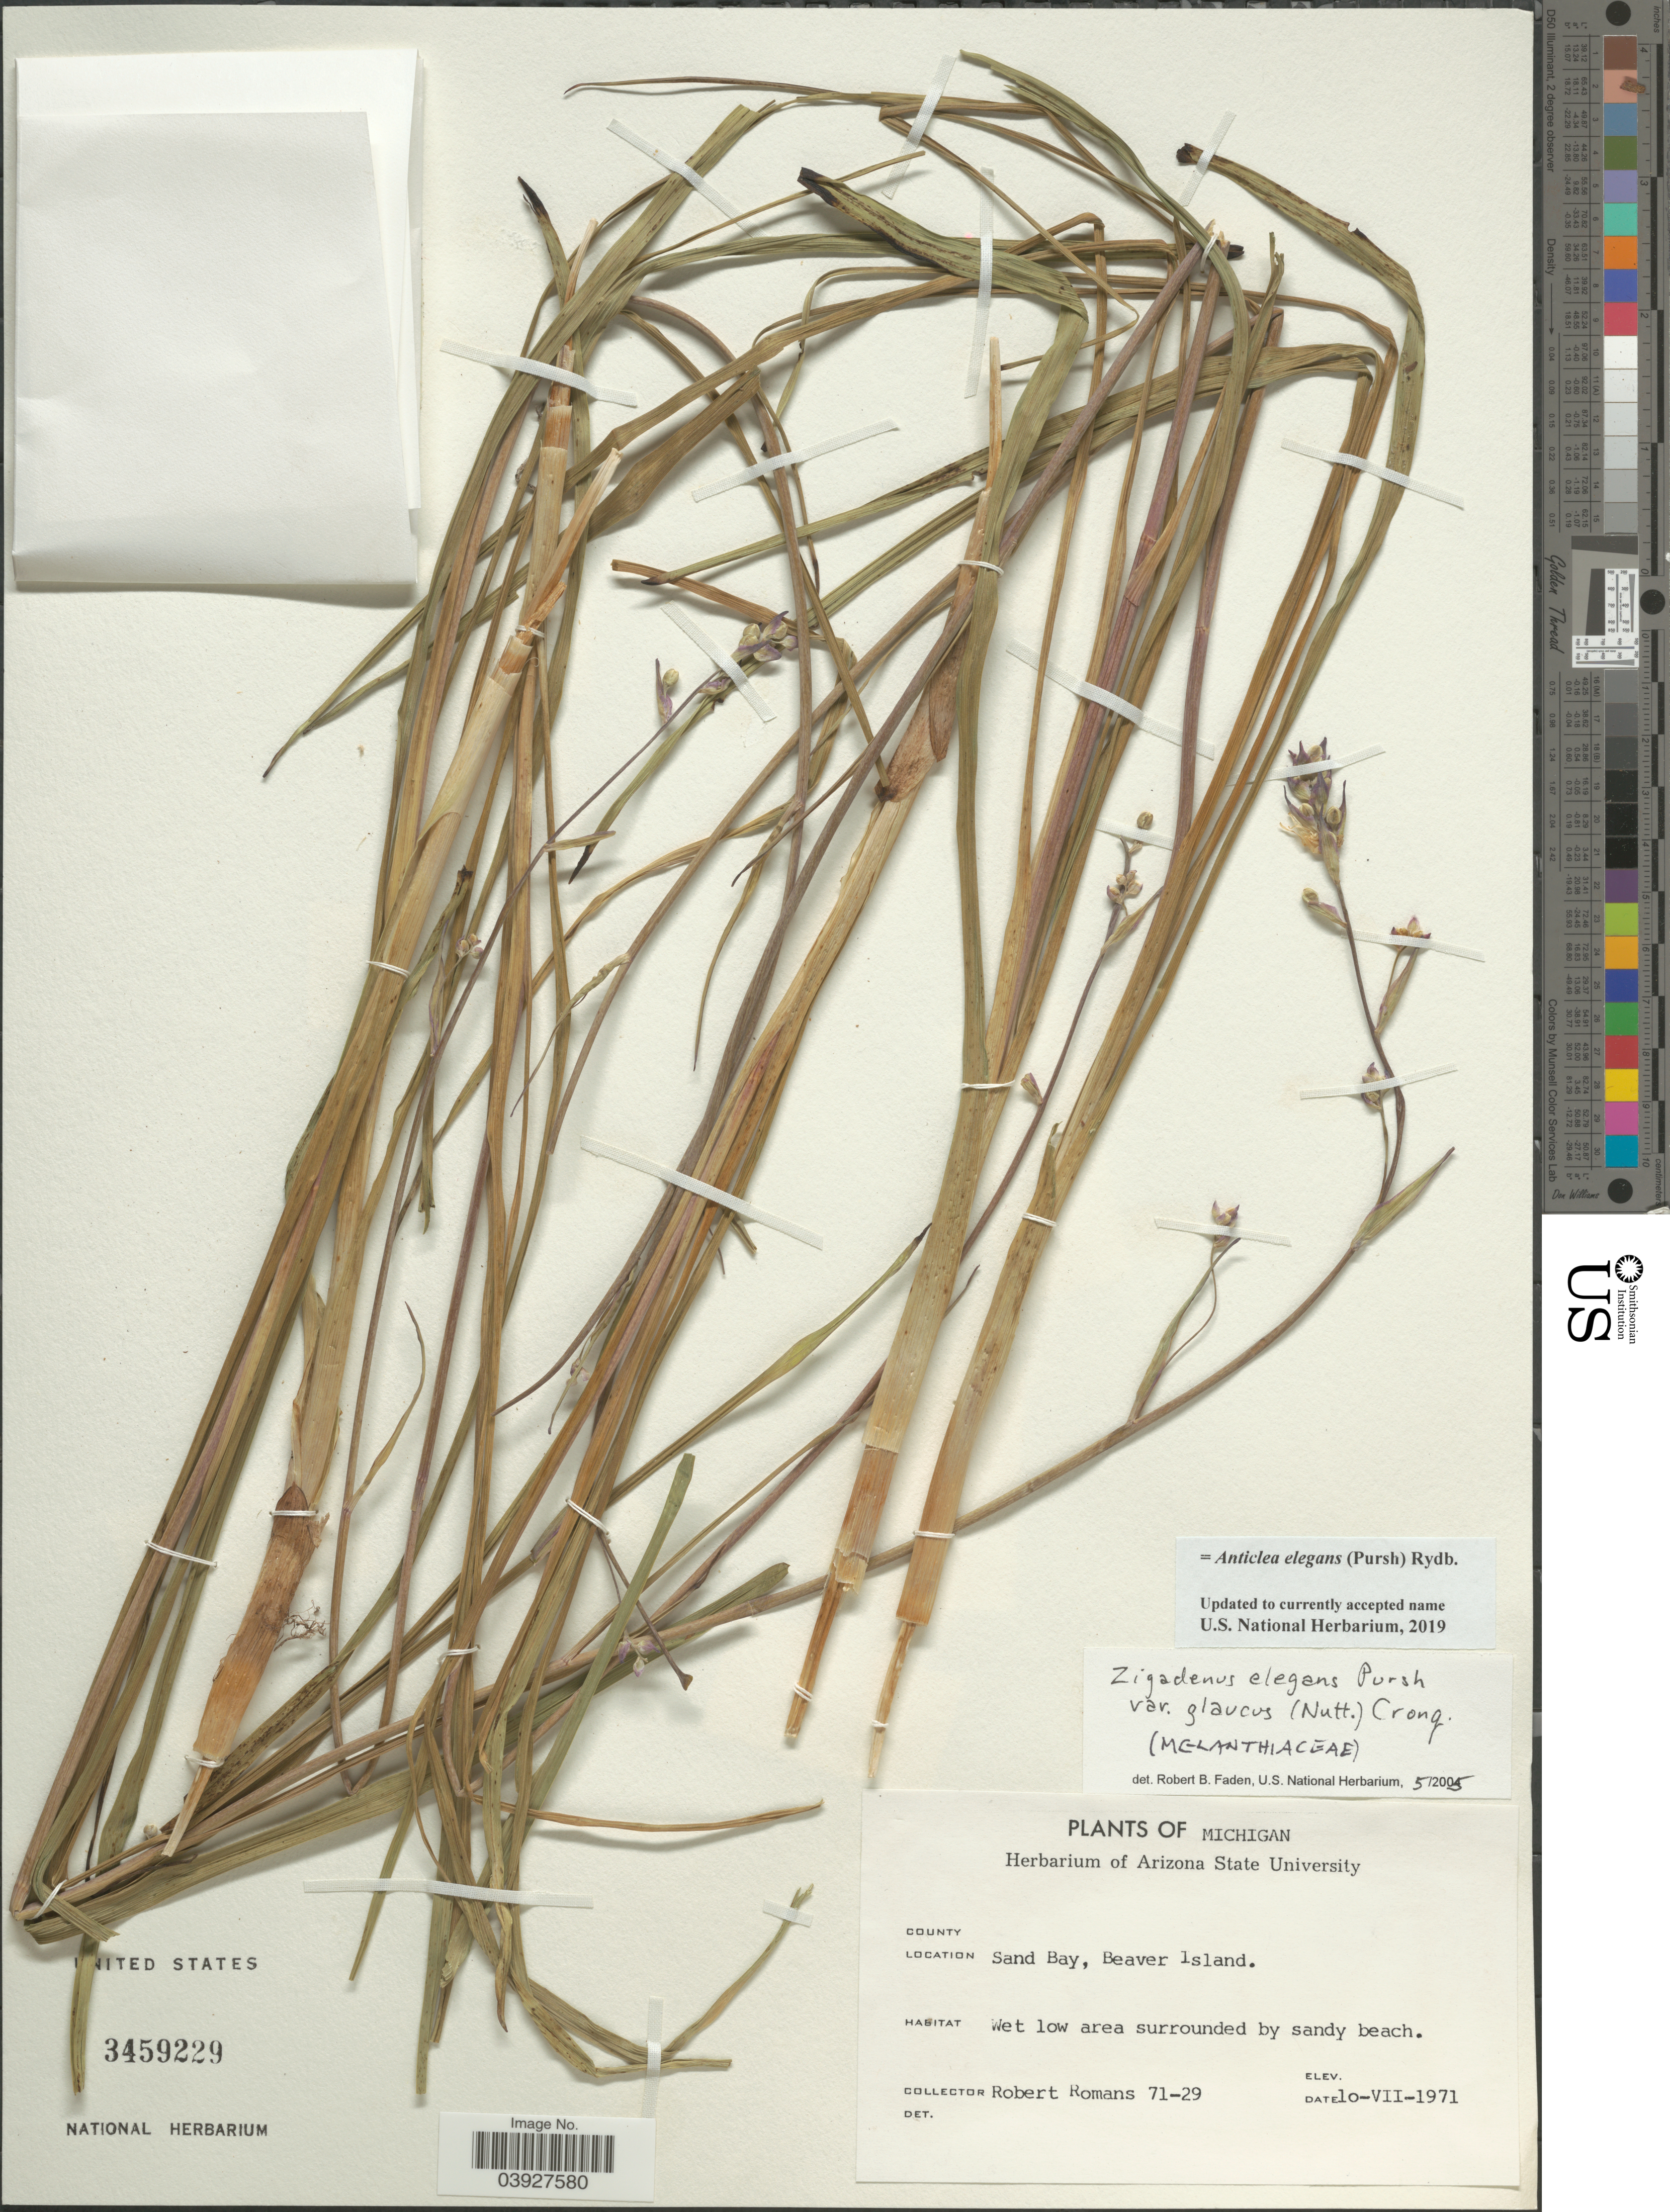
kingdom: Plantae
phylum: Tracheophyta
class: Liliopsida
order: Liliales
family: Melanthiaceae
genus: Anticlea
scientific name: Anticlea elegans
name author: (Pursh) Rydb.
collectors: R. Romans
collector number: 71-29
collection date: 1971-07-10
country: United States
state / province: Michigan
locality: Sand Bay, Beaver Island.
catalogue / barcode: US 3459229